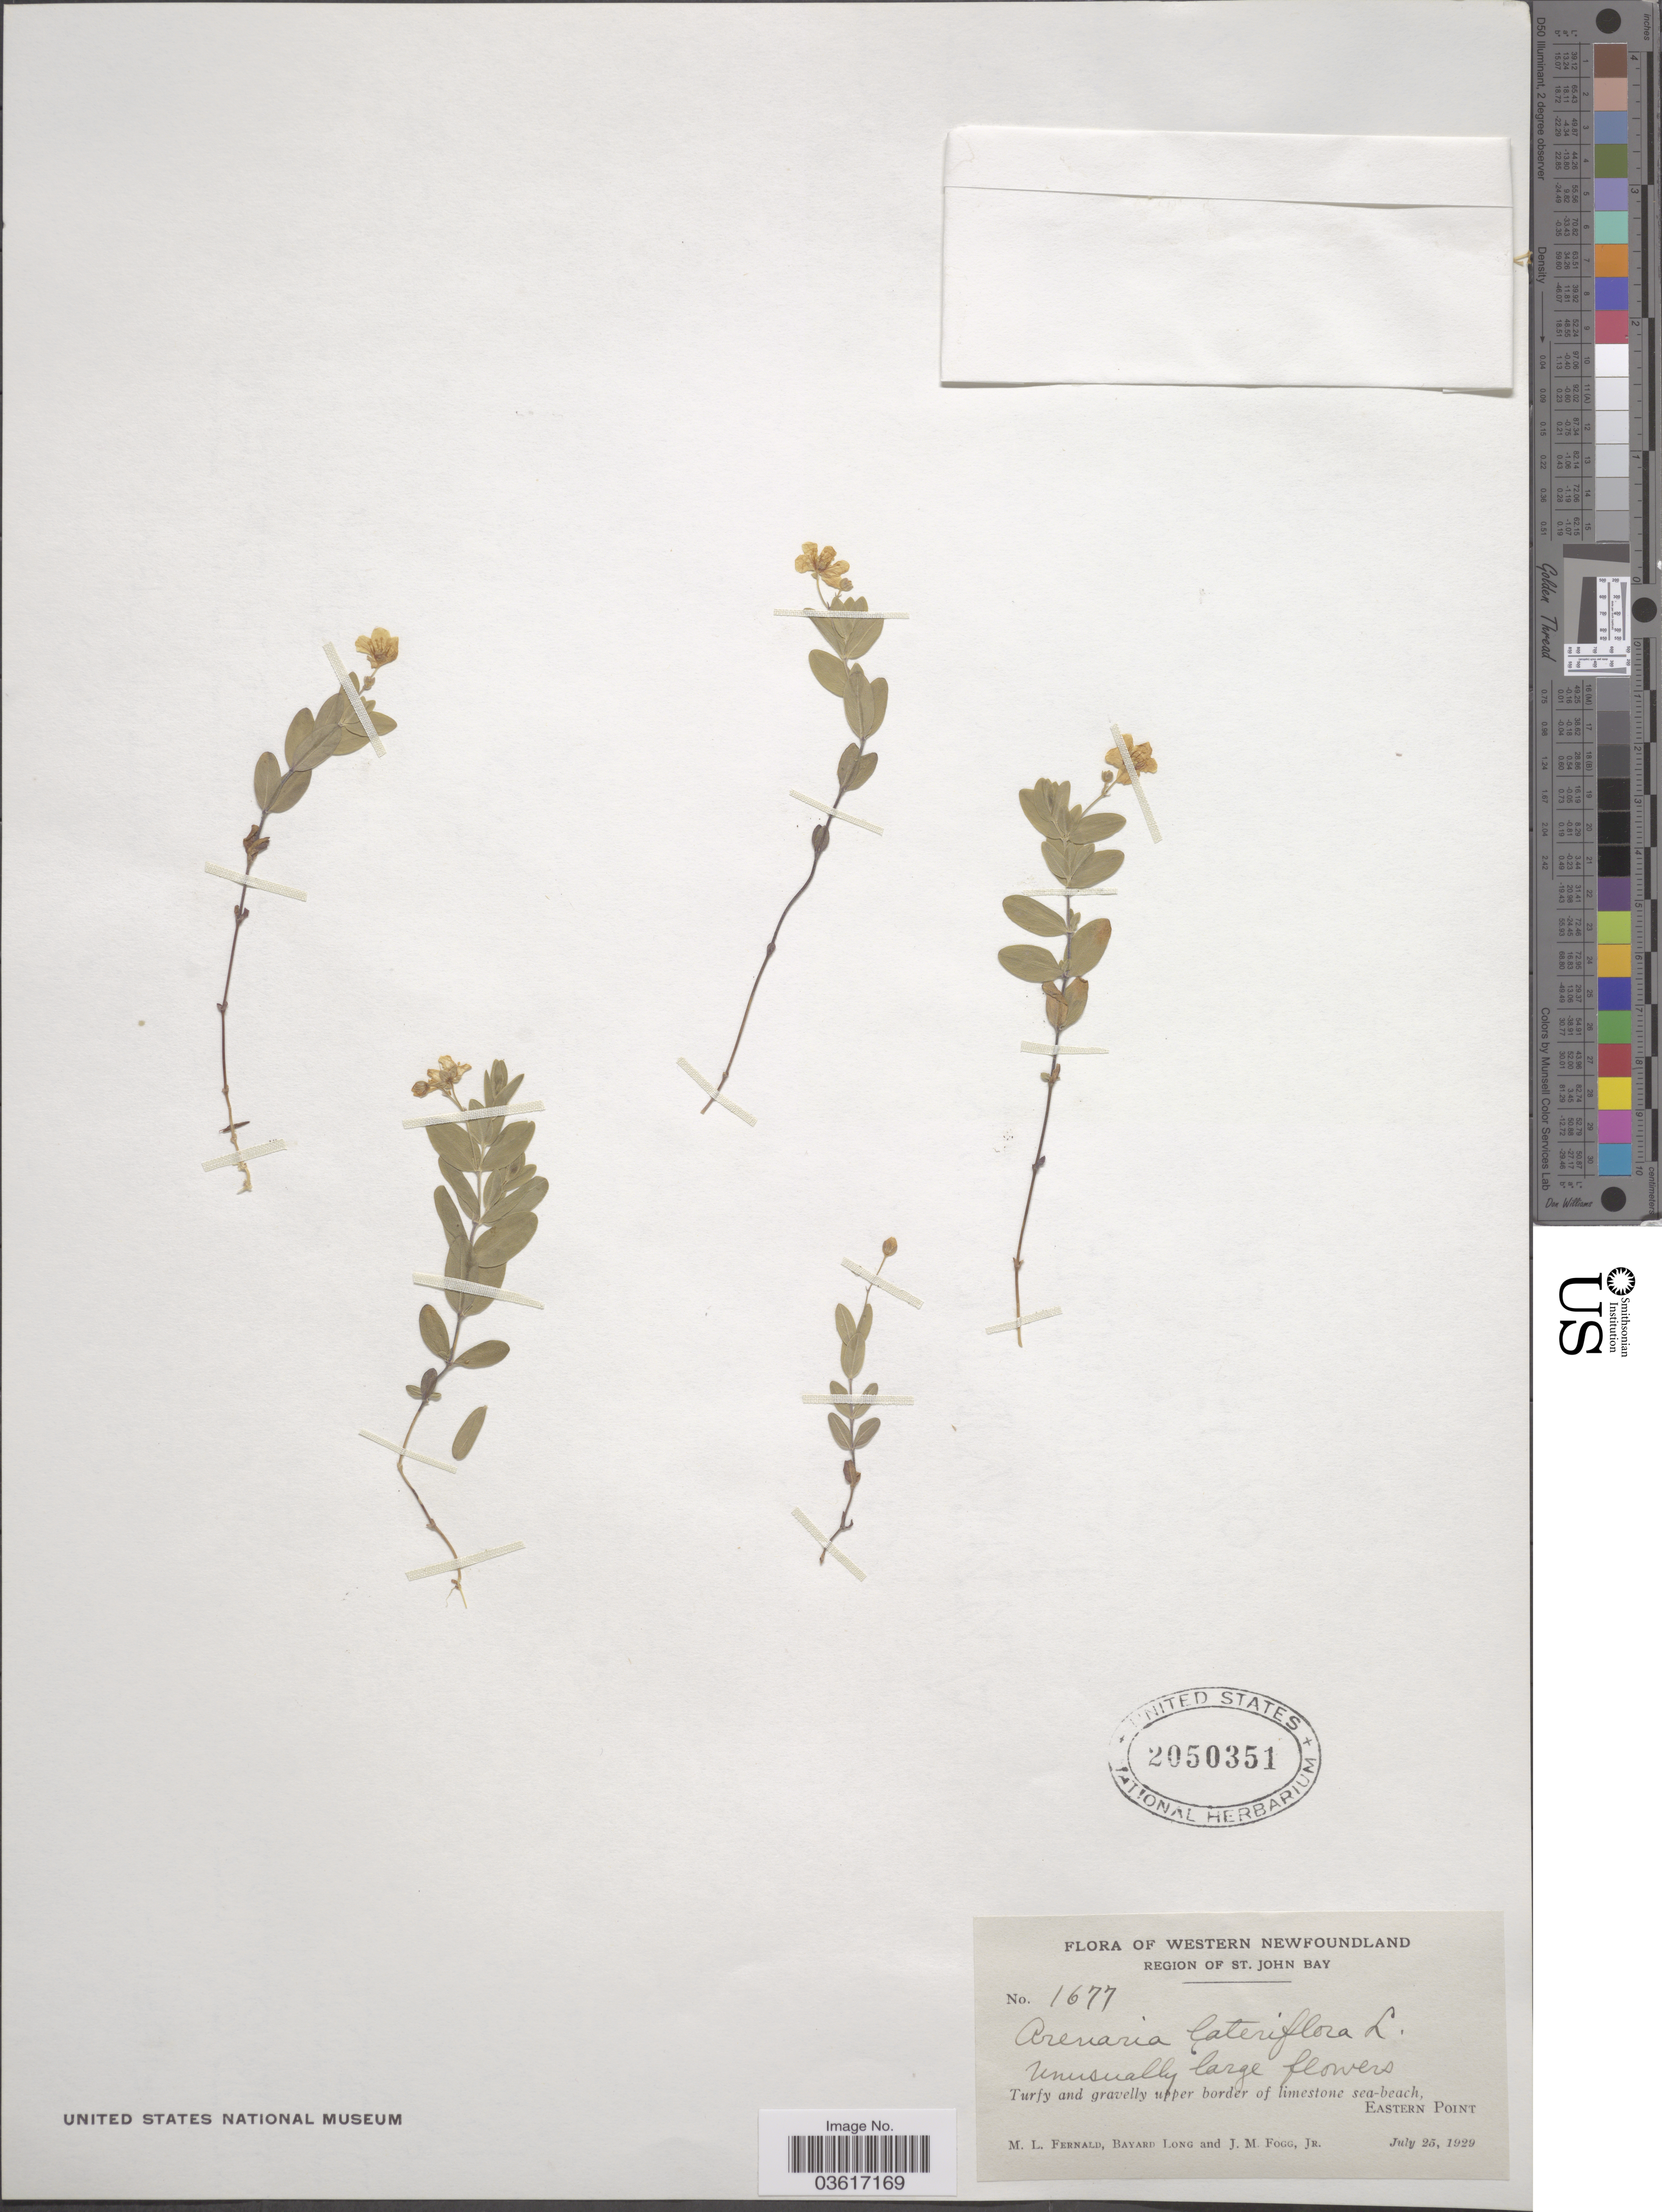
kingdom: Plantae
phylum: Tracheophyta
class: Magnoliopsida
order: Caryophyllales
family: Caryophyllaceae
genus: Moehringia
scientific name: Moehringia lateriflora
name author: (L.) Fenzl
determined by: Strong, Mark T., (BOT), Smithsonian Institution - National Museum of Natural History (UNITED STATES)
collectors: M. L. Fernald, B. Long & J. Fogg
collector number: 1677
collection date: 1929-07-25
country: Canada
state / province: Newfoundland and Labrador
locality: Western Newfoundland. Region of St. John Bay. Eastern Point.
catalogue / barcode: US 2050351